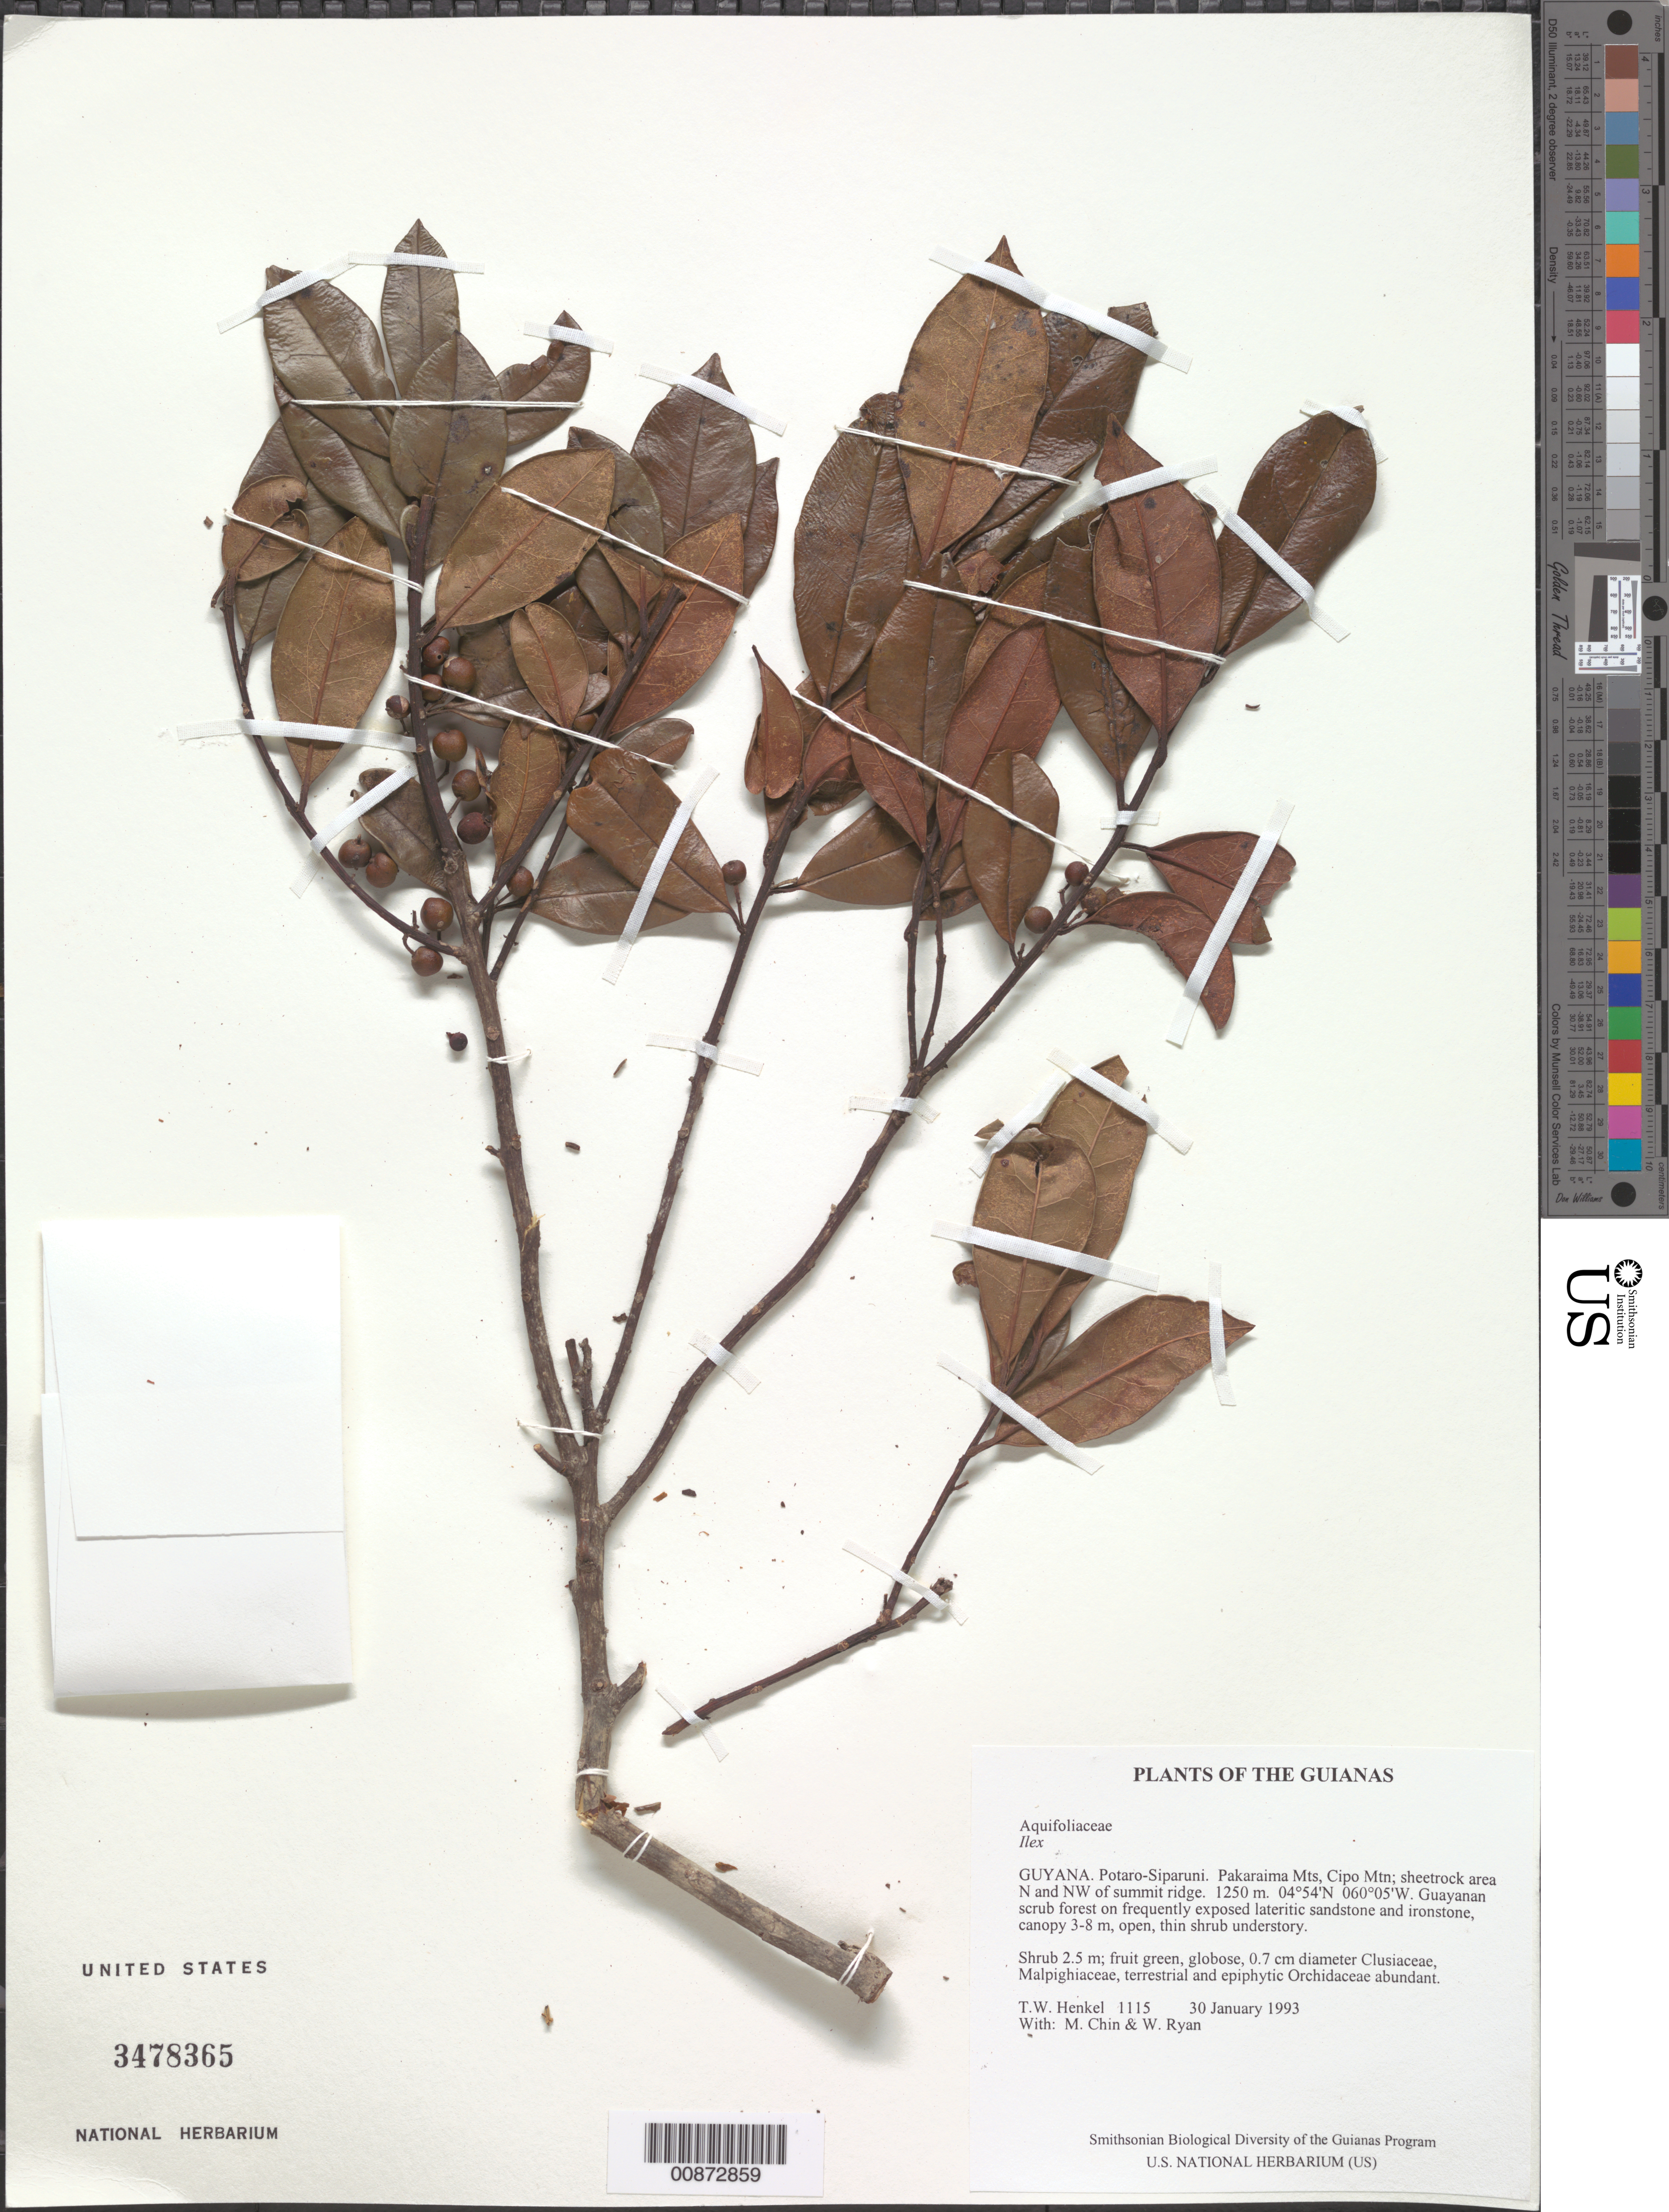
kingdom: Plantae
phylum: Tracheophyta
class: Magnoliopsida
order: Aquifoliales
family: Aquifoliaceae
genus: Ilex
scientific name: Ilex uaramae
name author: Edwin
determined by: Barriera, Gabrielle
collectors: T. Henkel, M. Chin & W. Ryan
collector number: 1115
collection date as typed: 30 January 1993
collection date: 1993-01-30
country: Guyana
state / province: Potaro-Siparuni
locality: Pakaraima Mts, Cipo Mtn; sheetrock area N and NW of summit ridge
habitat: Guayanan scrub forest on frequently exposed lateritic sandstone and ironstone, canopy 3-8 m, open, thin shrub understory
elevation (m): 1250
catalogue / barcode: US 3478365